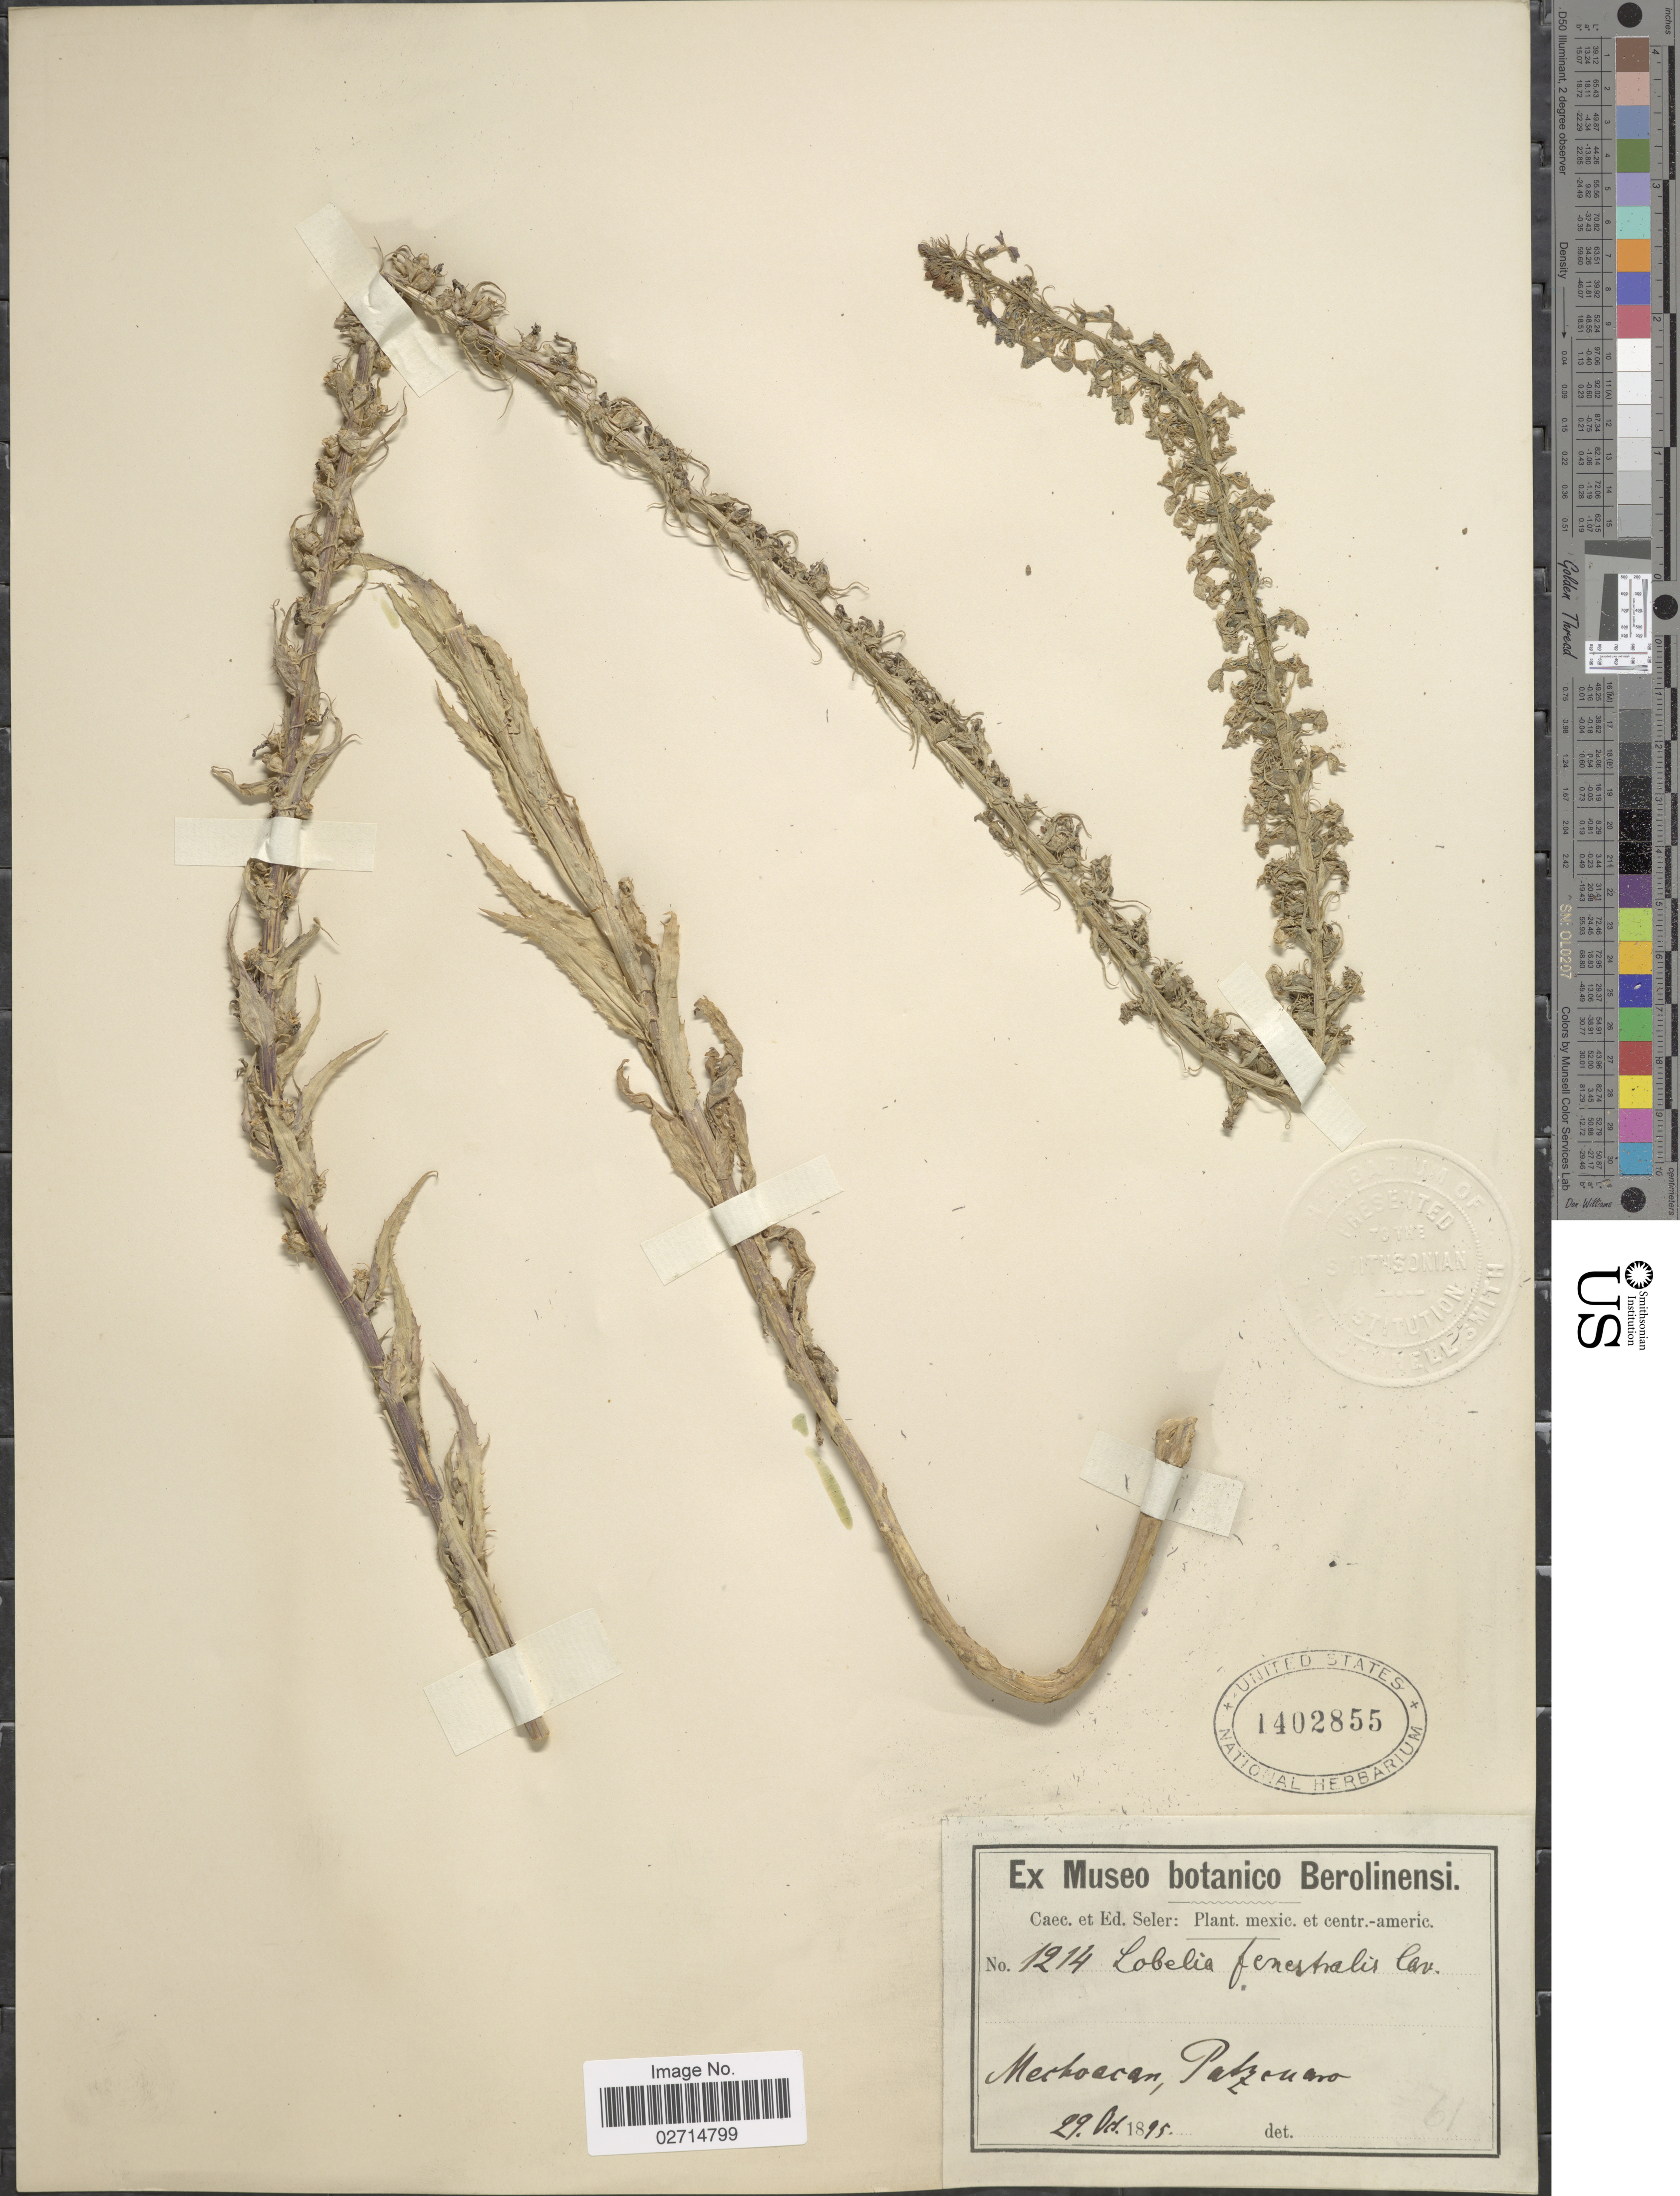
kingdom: Plantae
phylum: Tracheophyta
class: Magnoliopsida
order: Asterales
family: Campanulaceae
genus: Lobelia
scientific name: Lobelia fenestralis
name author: Cav.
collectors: ex Caec. et Ed Seler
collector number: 1214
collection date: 1895-10-29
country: Mexico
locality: Mexic. et centr.-americ. Merhoaran, Pátzcuaro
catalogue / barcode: US 1402855